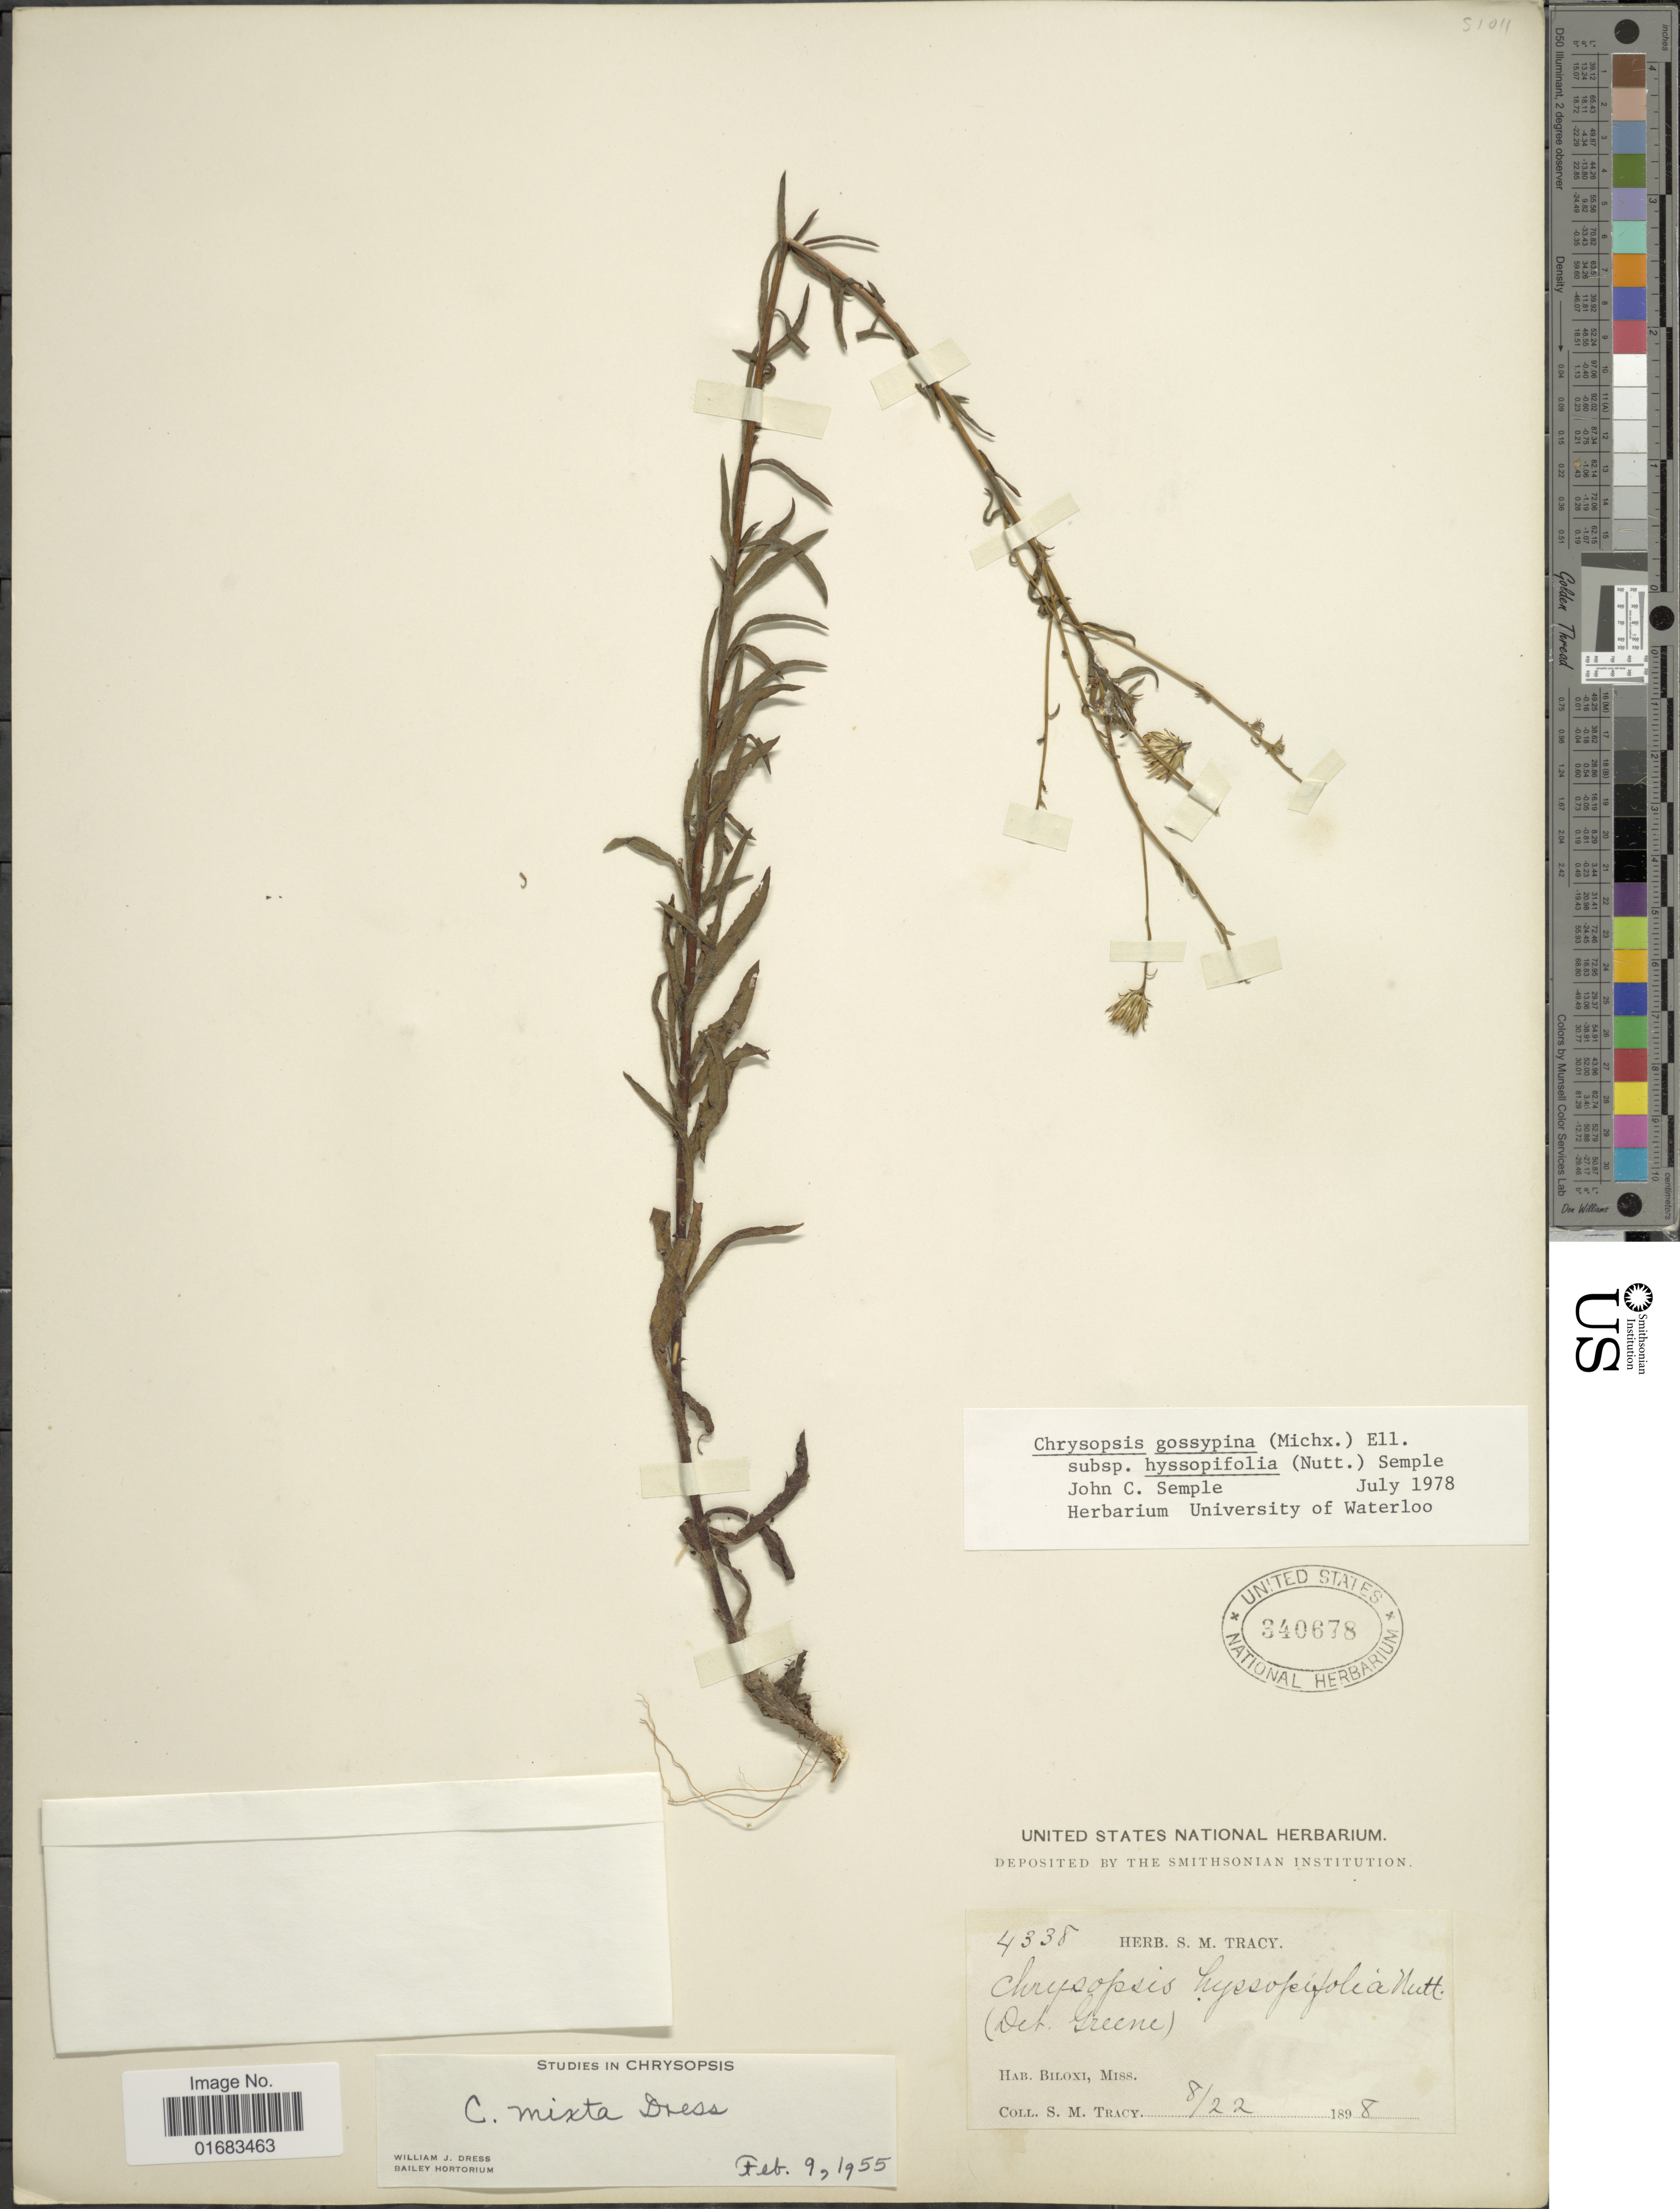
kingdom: Plantae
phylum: Tracheophyta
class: Magnoliopsida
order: Asterales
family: Asteraceae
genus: Chrysopsis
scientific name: Chrysopsis gossypina subsp. hyssopifolia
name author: (Nutt.) Semple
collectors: S. M. Tracy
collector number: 4338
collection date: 1898-08-22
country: United States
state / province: Mississippi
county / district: Harrison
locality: Biloxi.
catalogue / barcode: US 340678